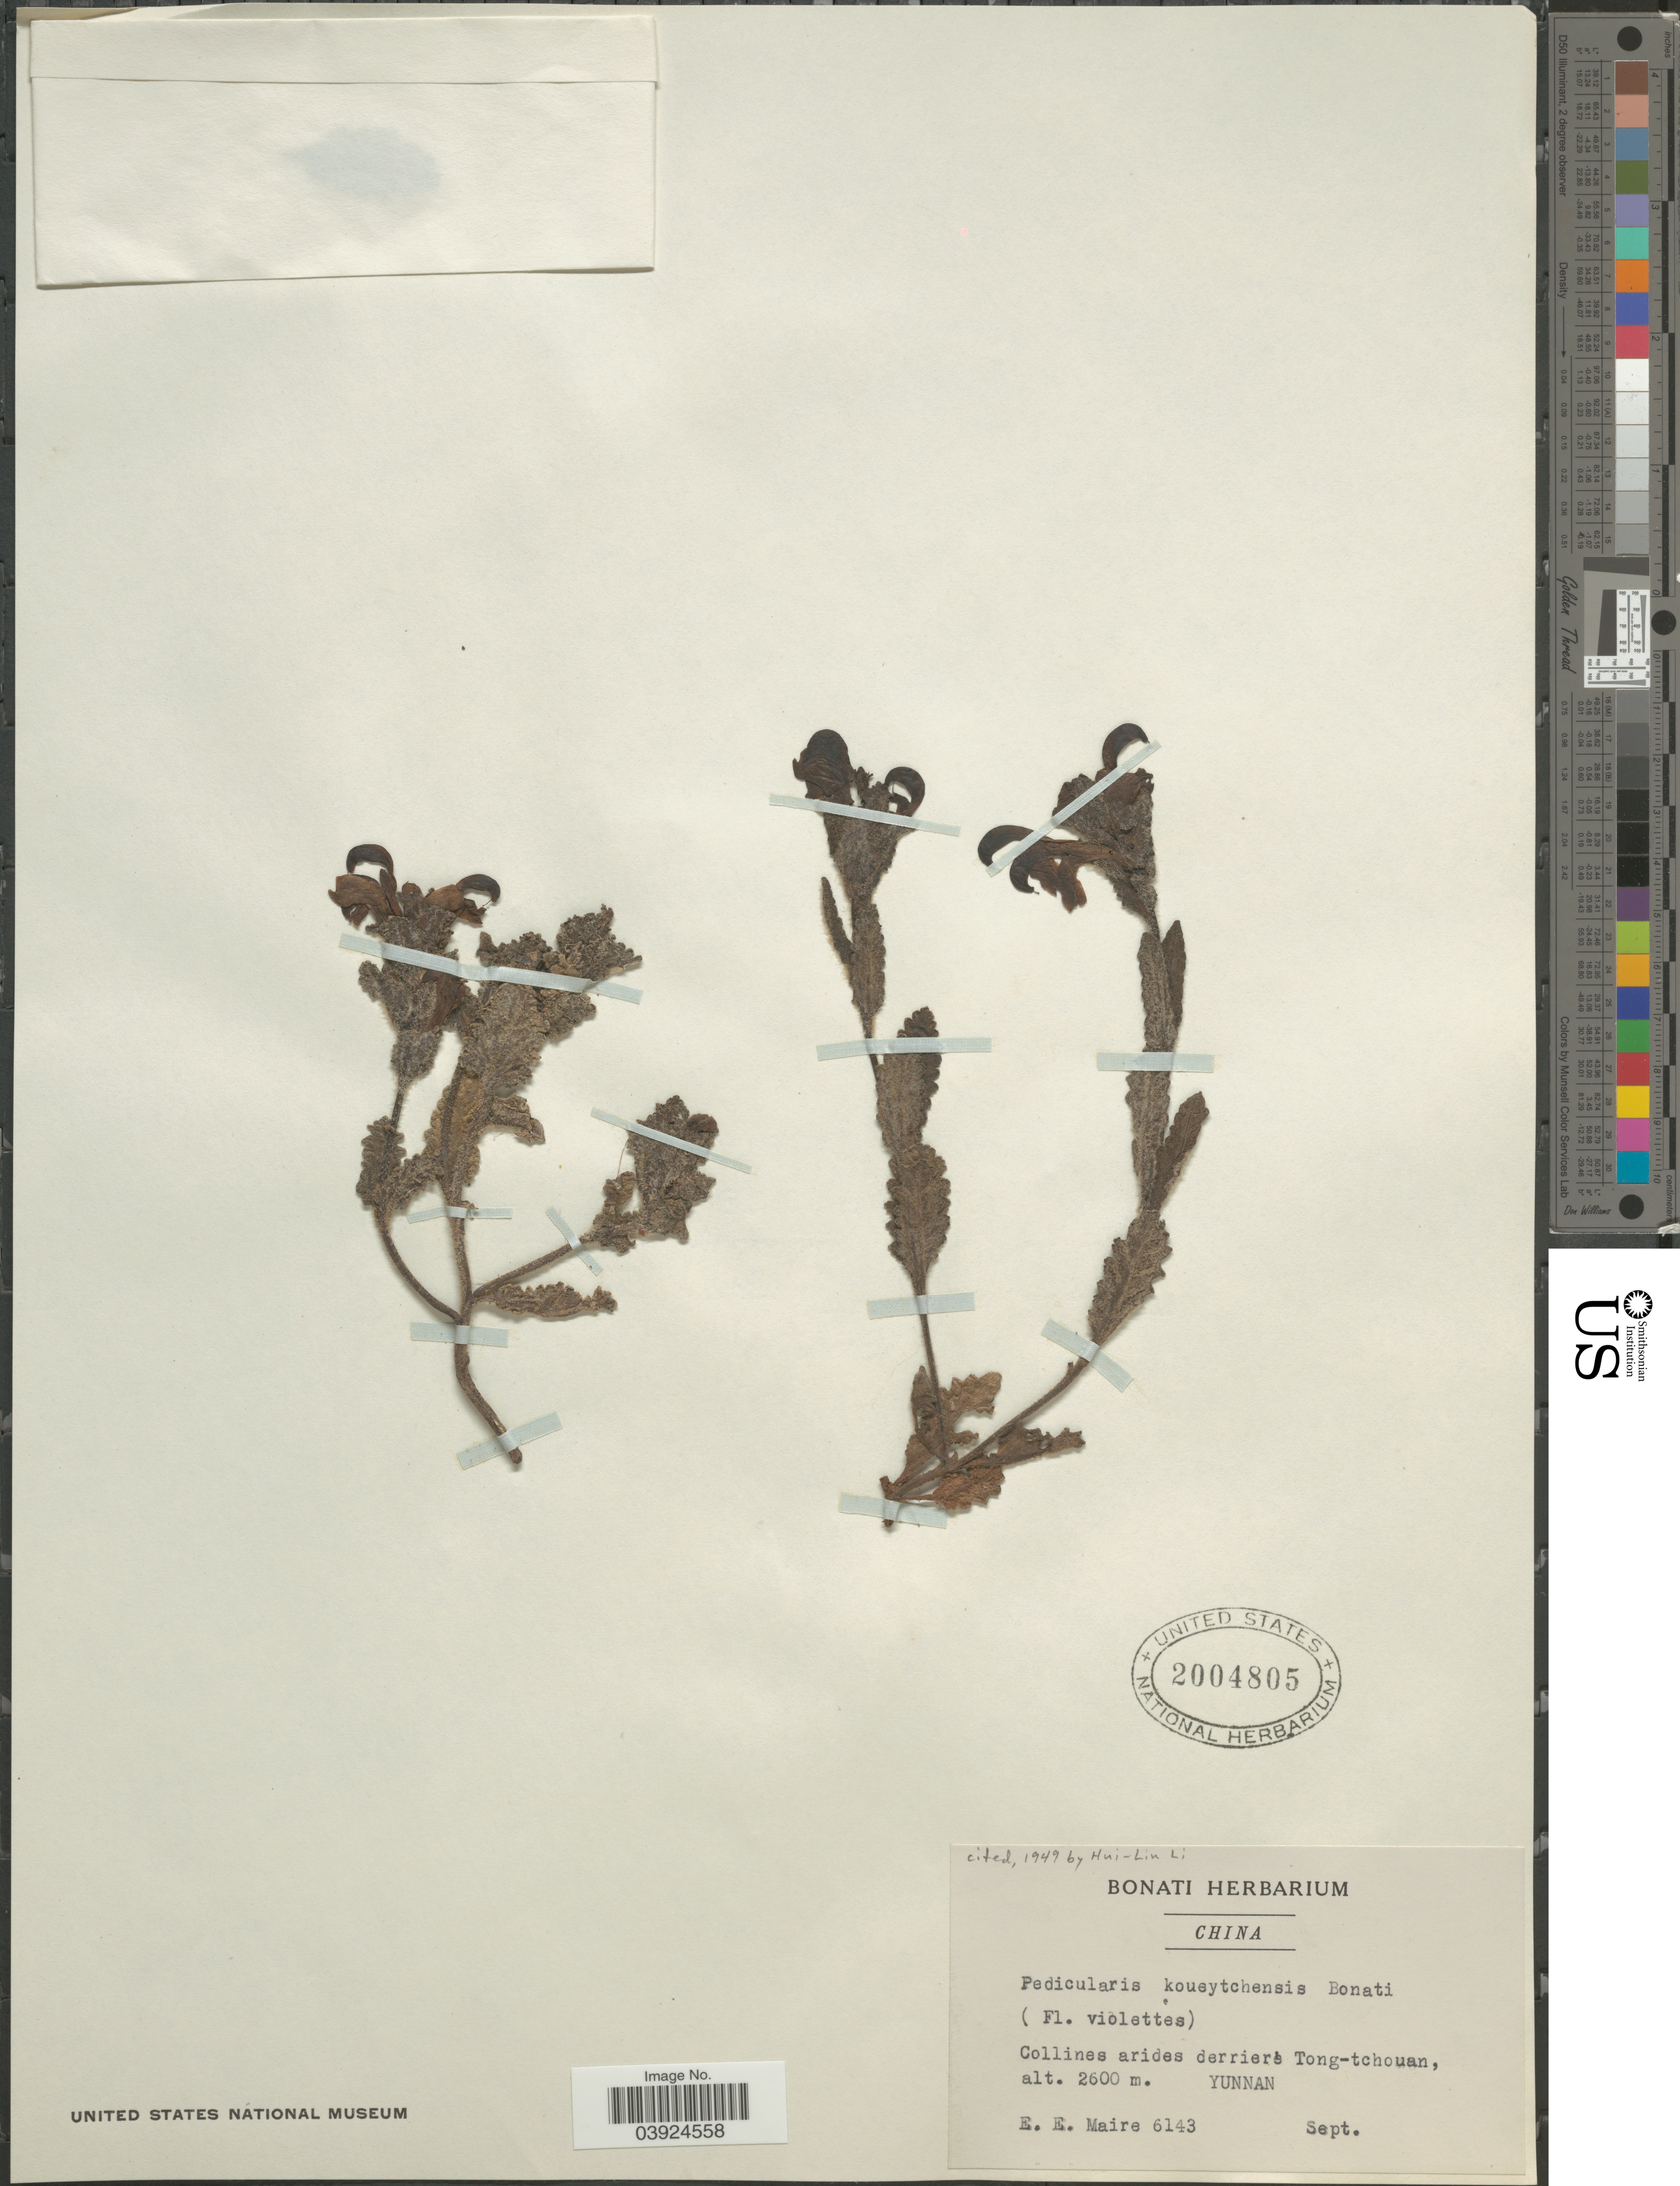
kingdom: Plantae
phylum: Tracheophyta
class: Magnoliopsida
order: Lamiales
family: Orobanchaceae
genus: Pedicularis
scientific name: Pedicularis koueytchensis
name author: Bonati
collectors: E. E. Maire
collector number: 6143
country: China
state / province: Yunnan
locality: Collines arides derrieré Tong-tchouan.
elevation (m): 2600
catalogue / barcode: US 2004805